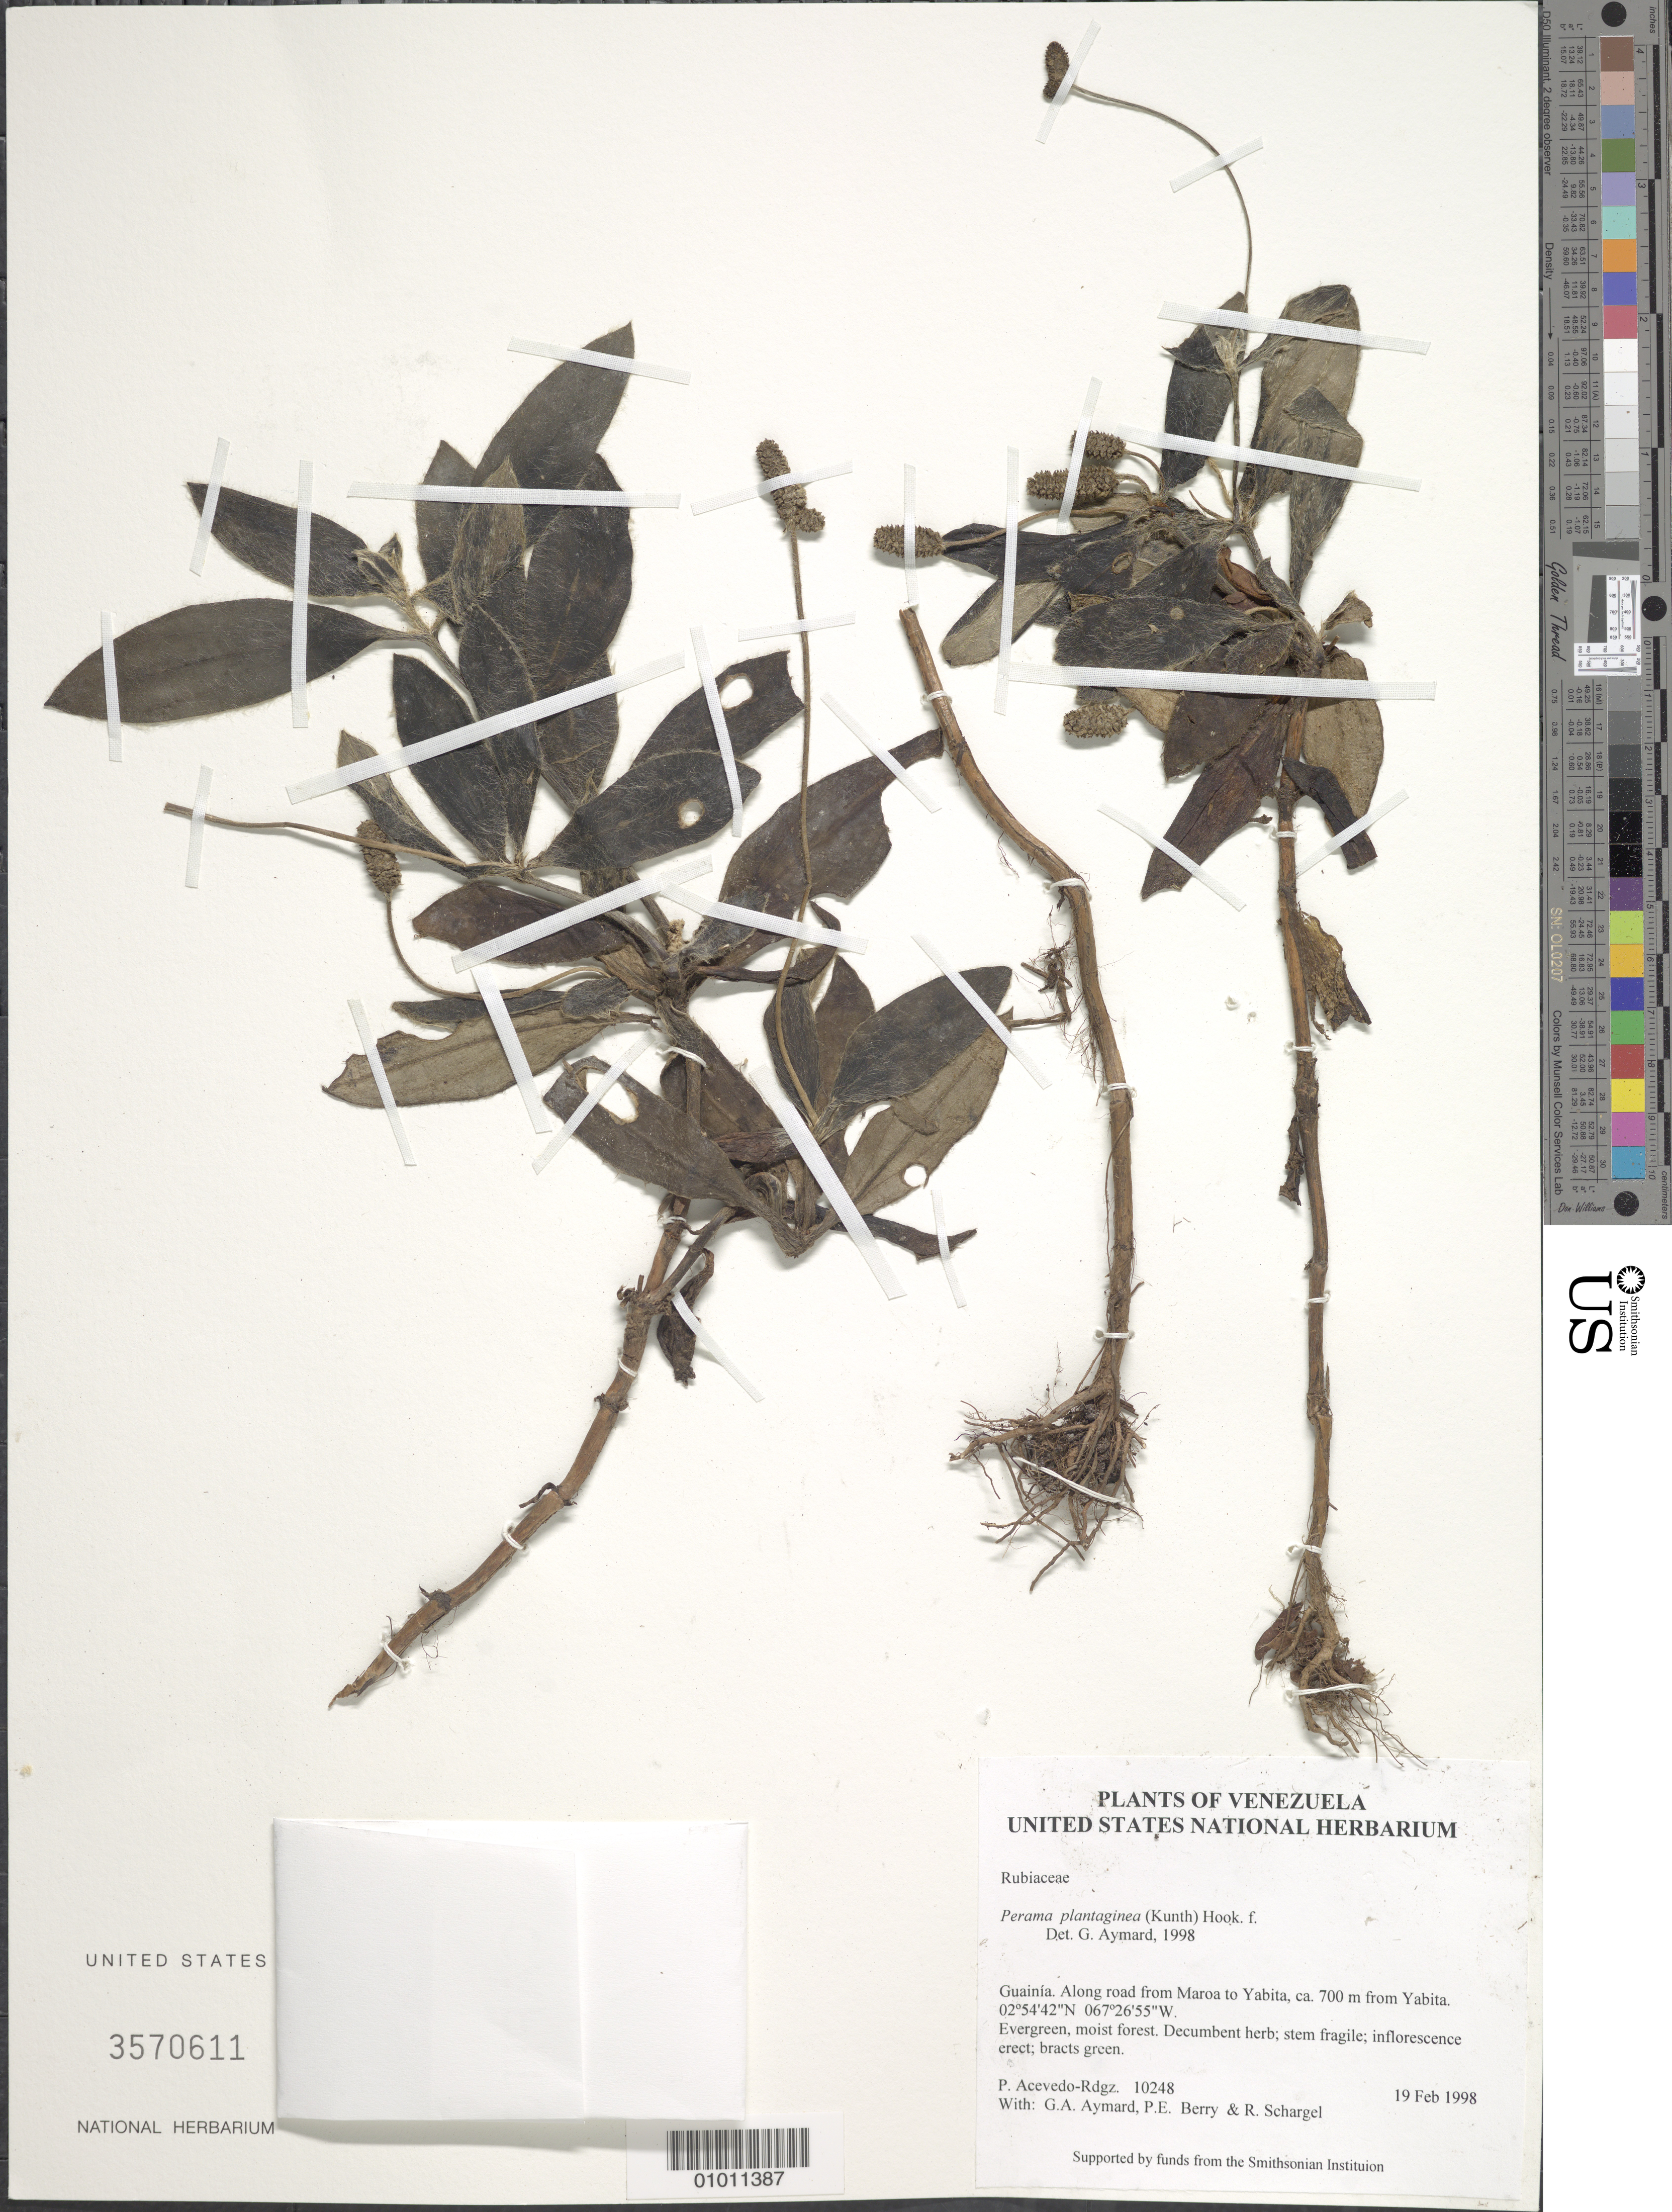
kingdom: Plantae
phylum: Tracheophyta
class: Magnoliopsida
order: Gentianales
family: Rubiaceae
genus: Perama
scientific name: Perama plantaginea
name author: (Kunth) Hook. f.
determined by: Aymard C., G. A., (PORT), Univ. Nac. Exp. de los Llanos Ezequiel Zamora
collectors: P. Acevedo-Rodr., G. A. Aymard, P. E. Berry & R. Schargel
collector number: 10248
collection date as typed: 19 Feb 1998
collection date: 1998-02-19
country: Venezuela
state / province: Amazonas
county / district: Maroa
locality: Along road from Maroa to Yabita, ca. 700 m from Yabita.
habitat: Evergreen, moist forest.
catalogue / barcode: US 3570611